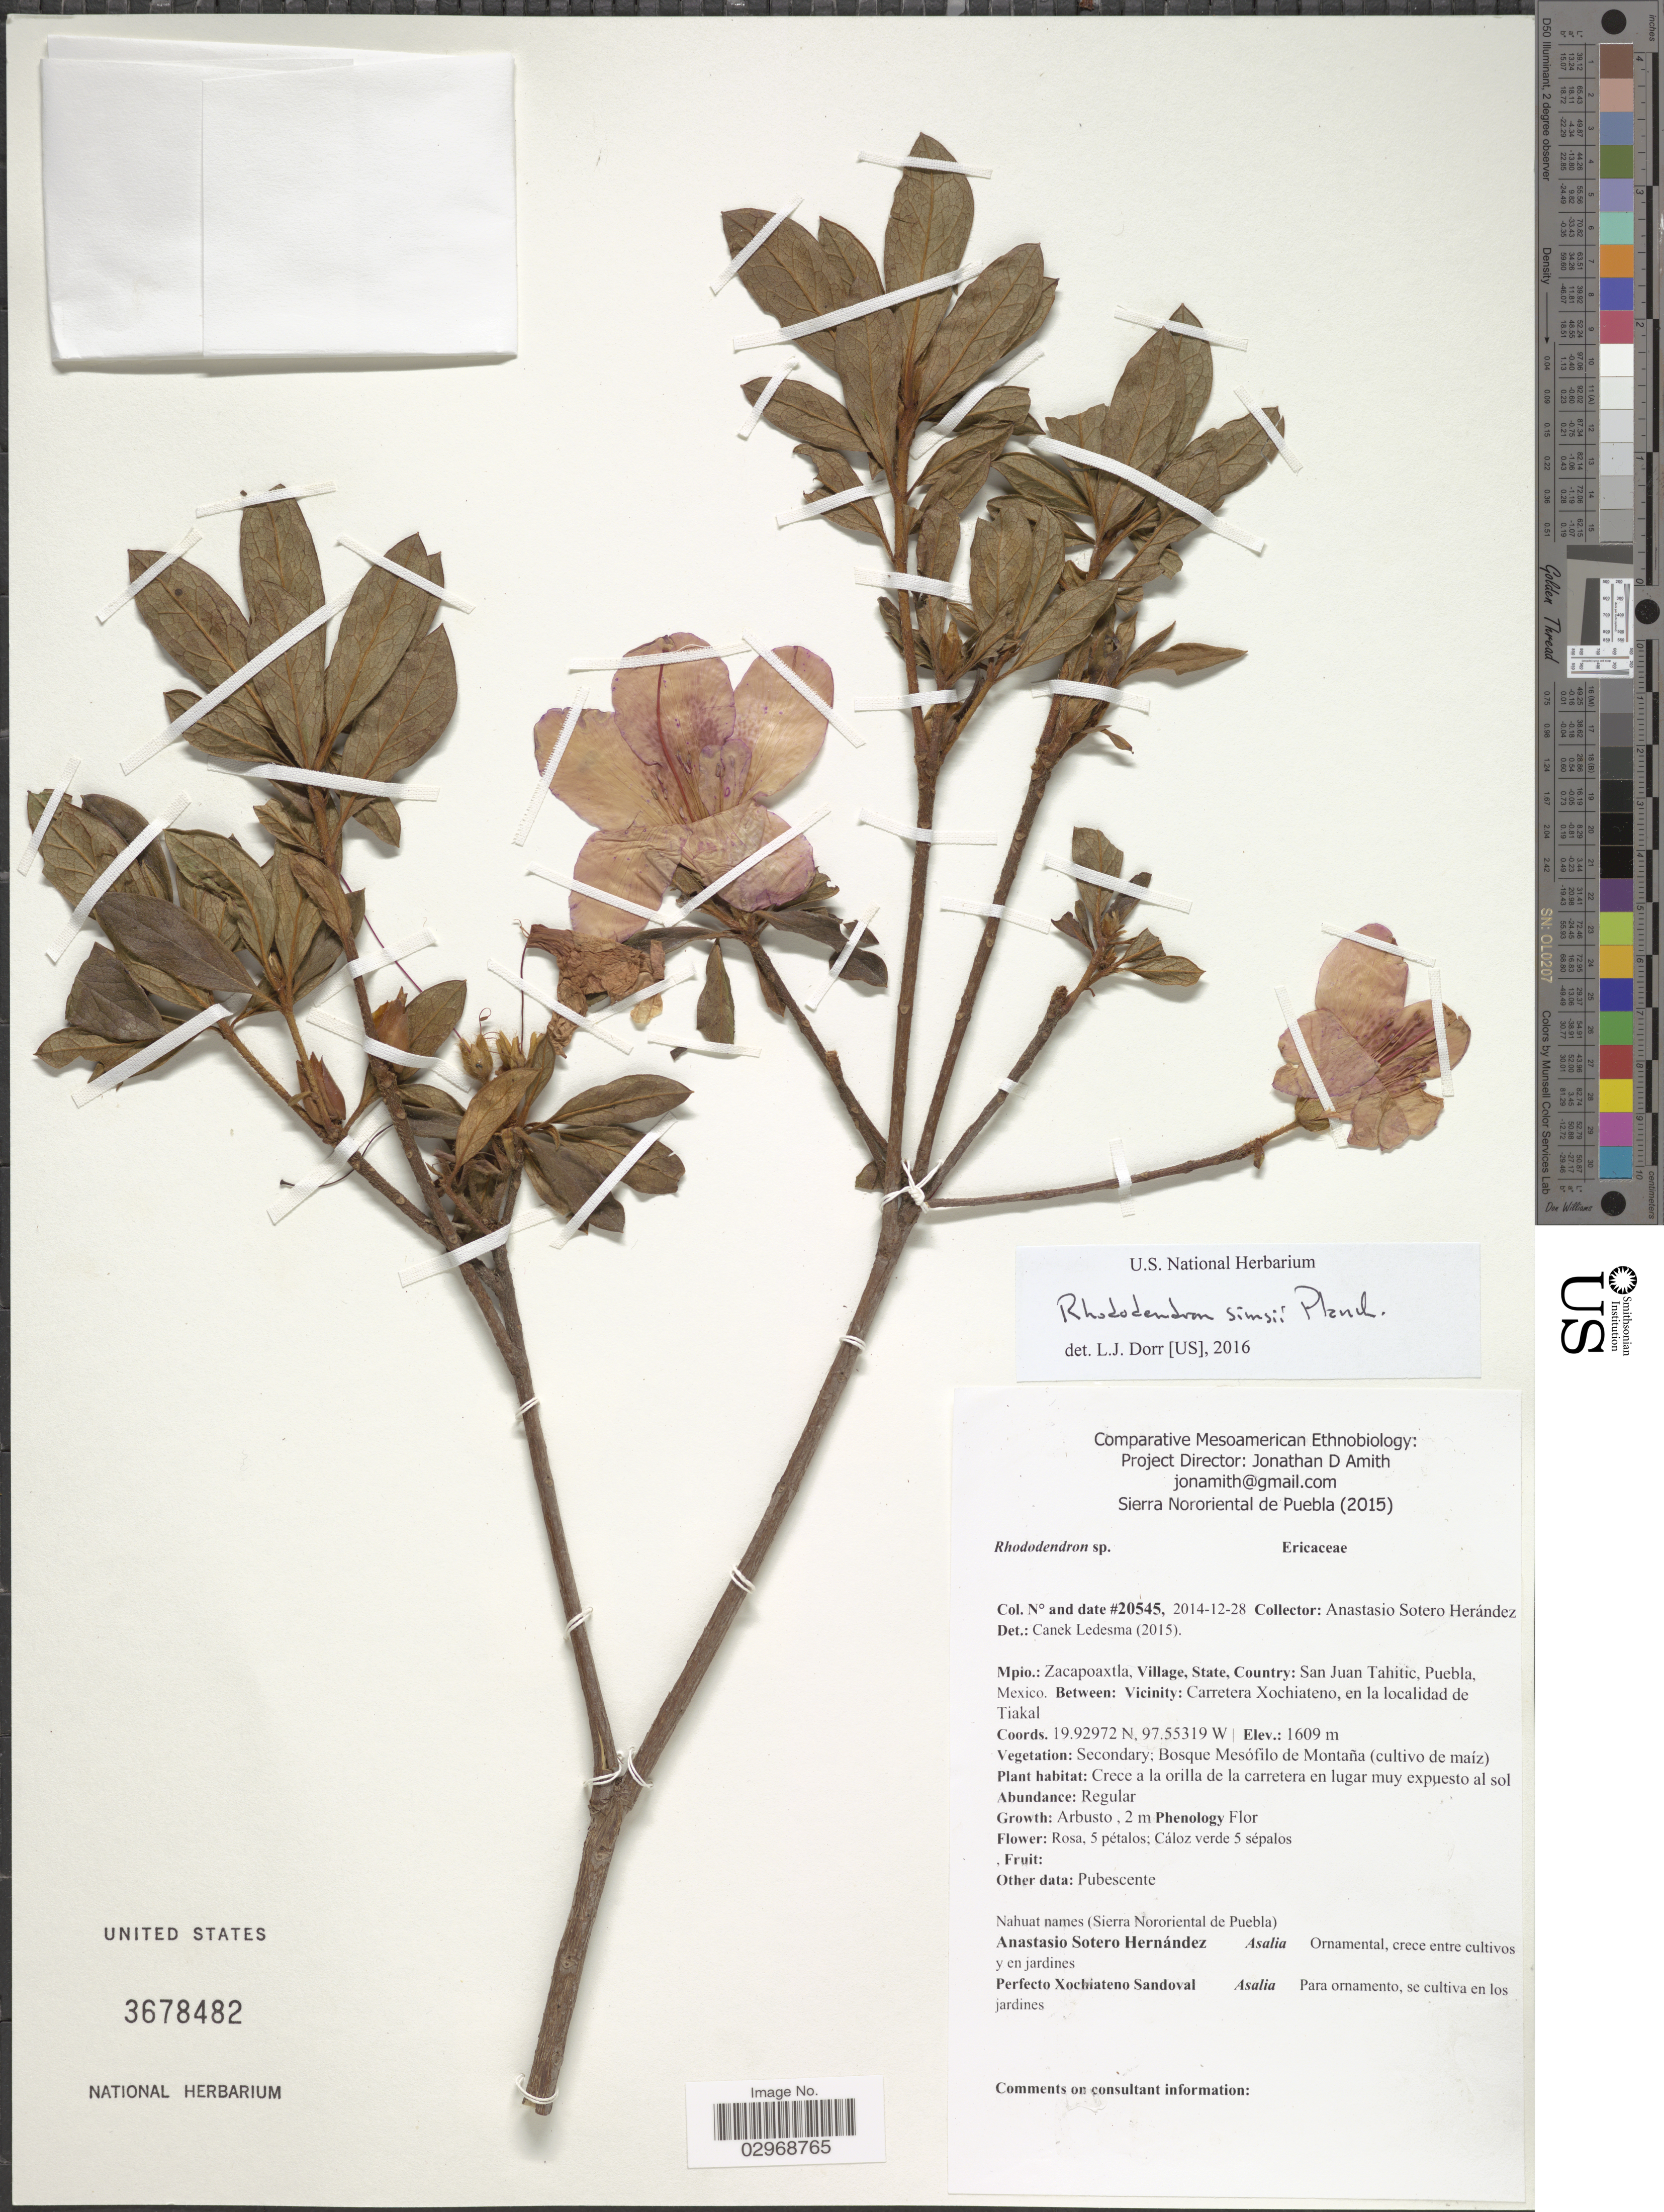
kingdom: Plantae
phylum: Tracheophyta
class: Magnoliopsida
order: Ericales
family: Ericaceae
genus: Rhododendron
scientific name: Rhododendron simsii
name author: Planch.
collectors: A. Sotero H.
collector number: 20545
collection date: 2014-12-28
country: Mexico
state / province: Puebla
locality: Mpio.: Zacapoaxtla, San Juan Tahitic, Puebla, Vicinity: Carretera Xochiateno, en la localidad de Tiakal.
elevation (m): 1609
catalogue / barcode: US 3678482